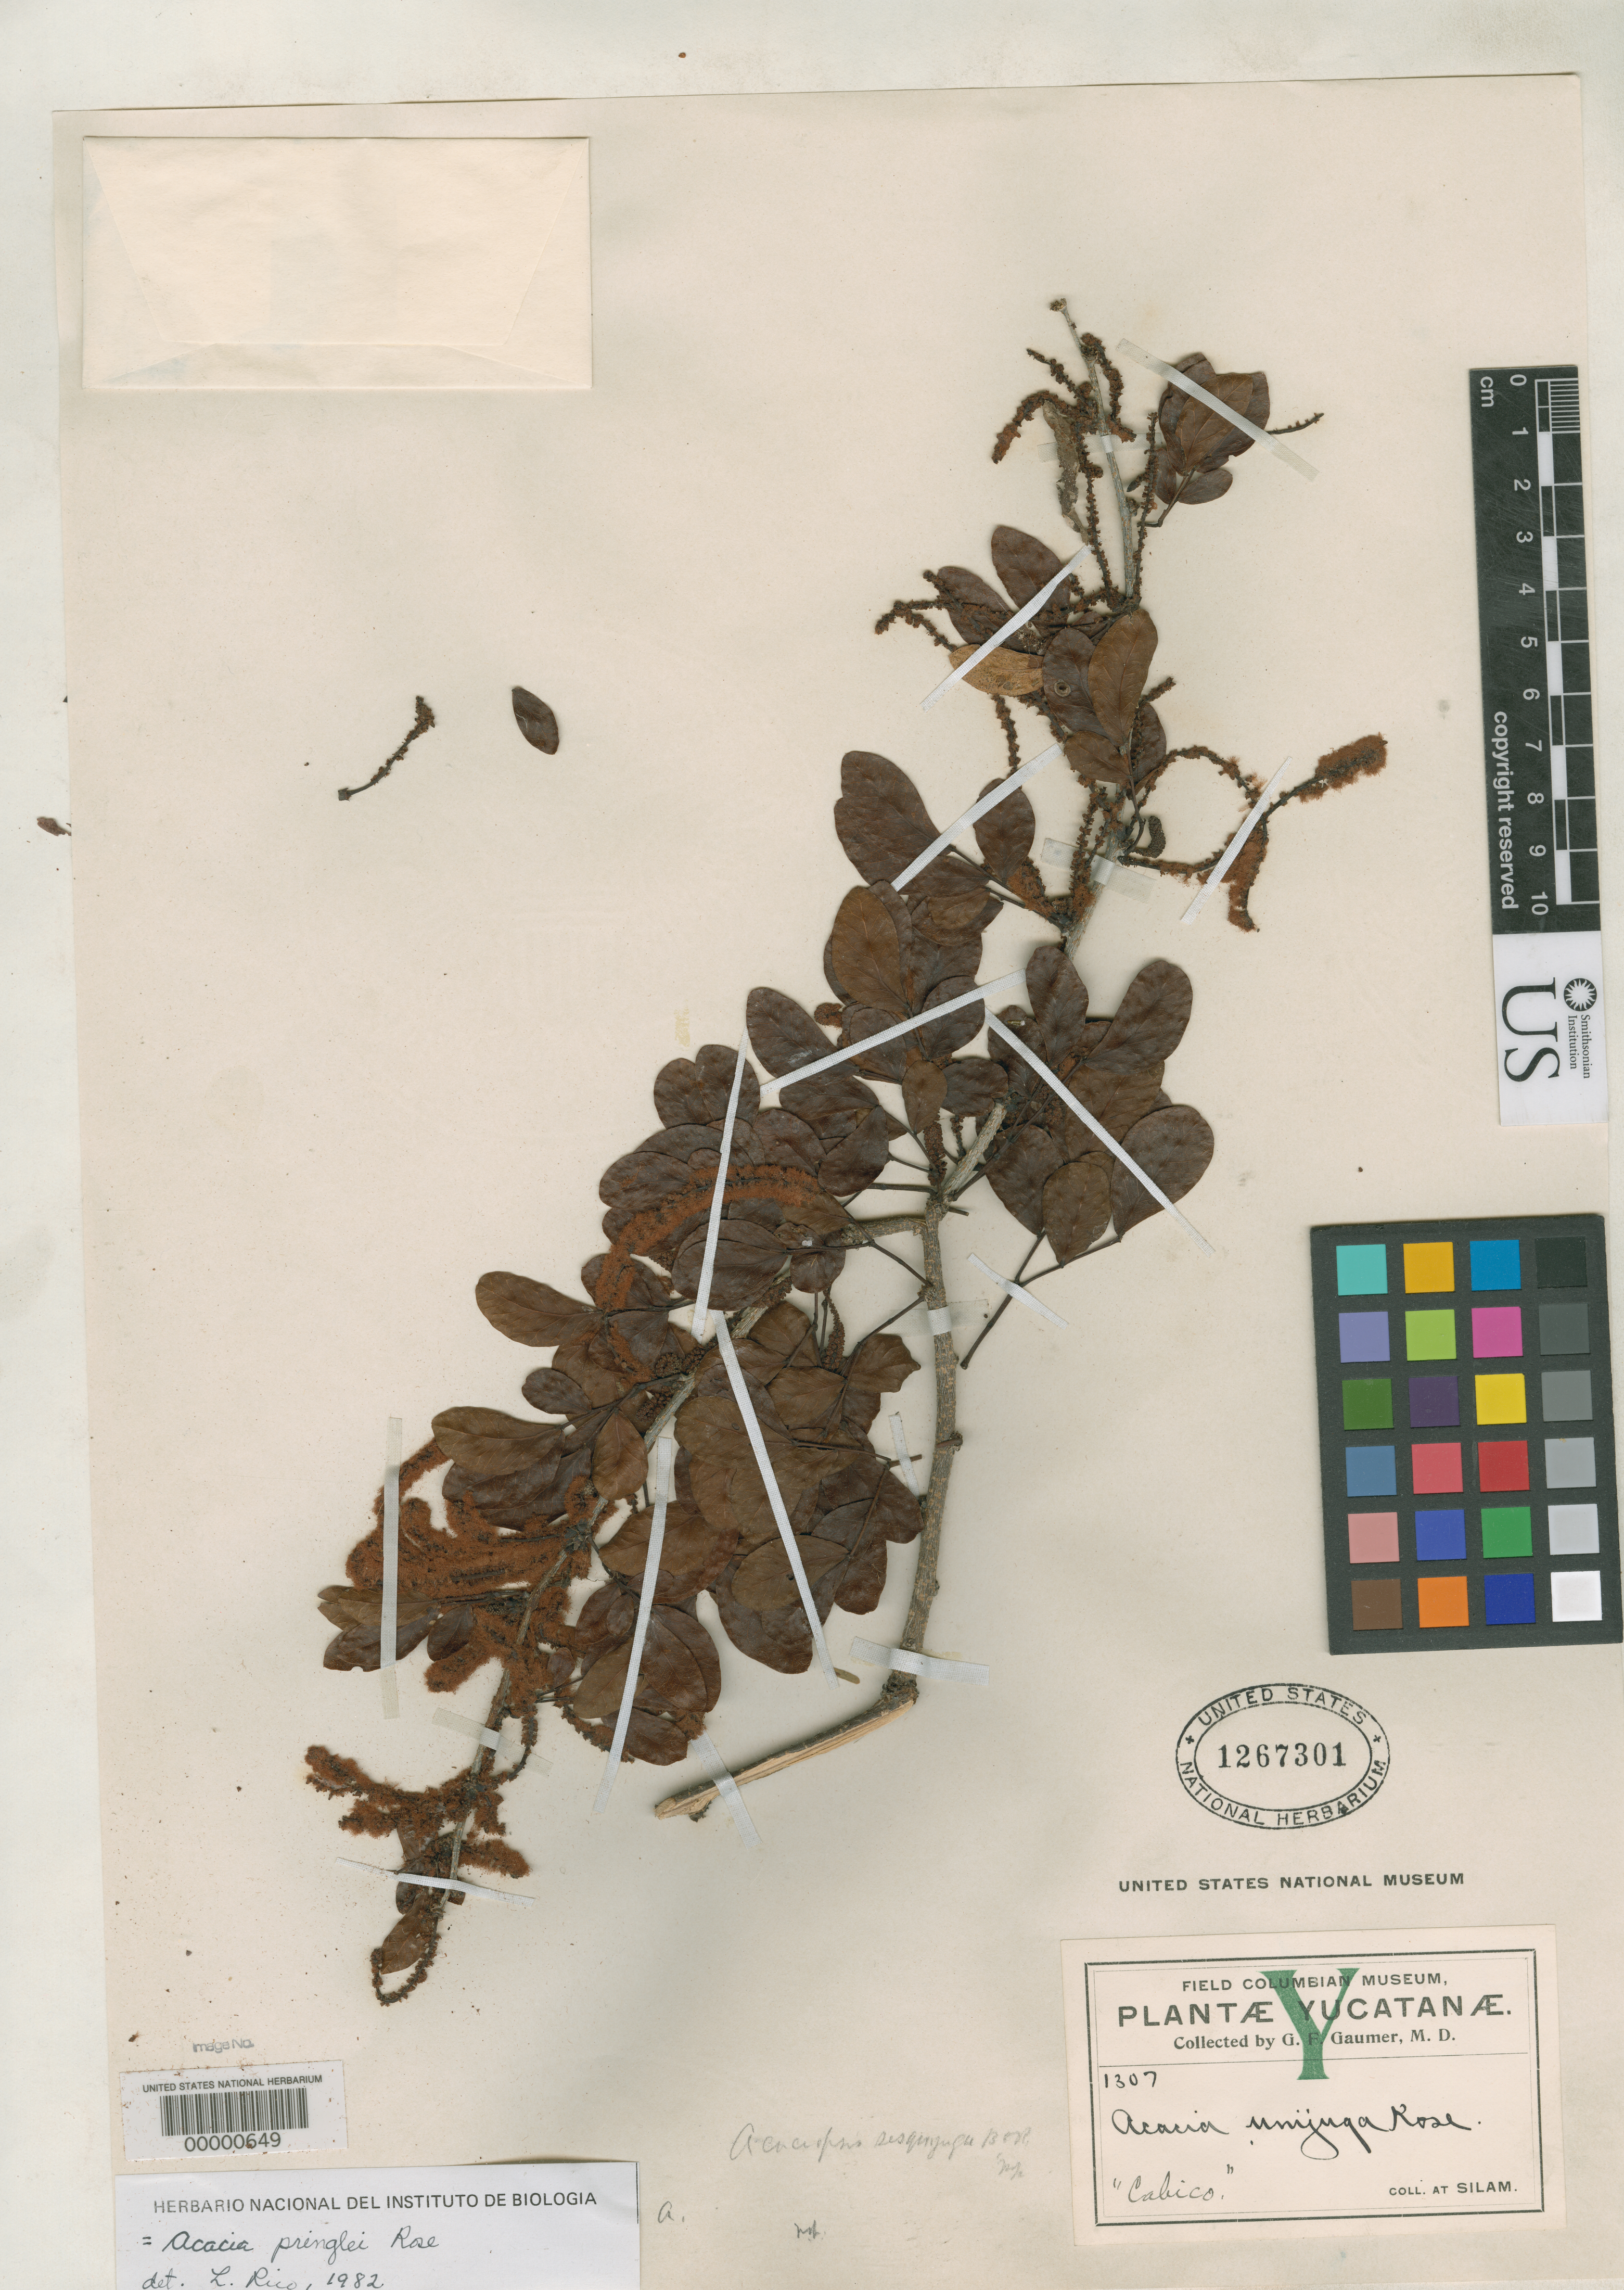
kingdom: Plantae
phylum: Tracheophyta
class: Magnoliopsida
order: Fabales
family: Fabaceae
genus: Acaciopsis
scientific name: Acaciopsis sesquijuga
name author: Britton & Rose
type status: Holotype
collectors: G. F. Gaumer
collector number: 1307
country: Mexico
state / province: Yucatán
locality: Silam.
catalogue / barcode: US 1267301